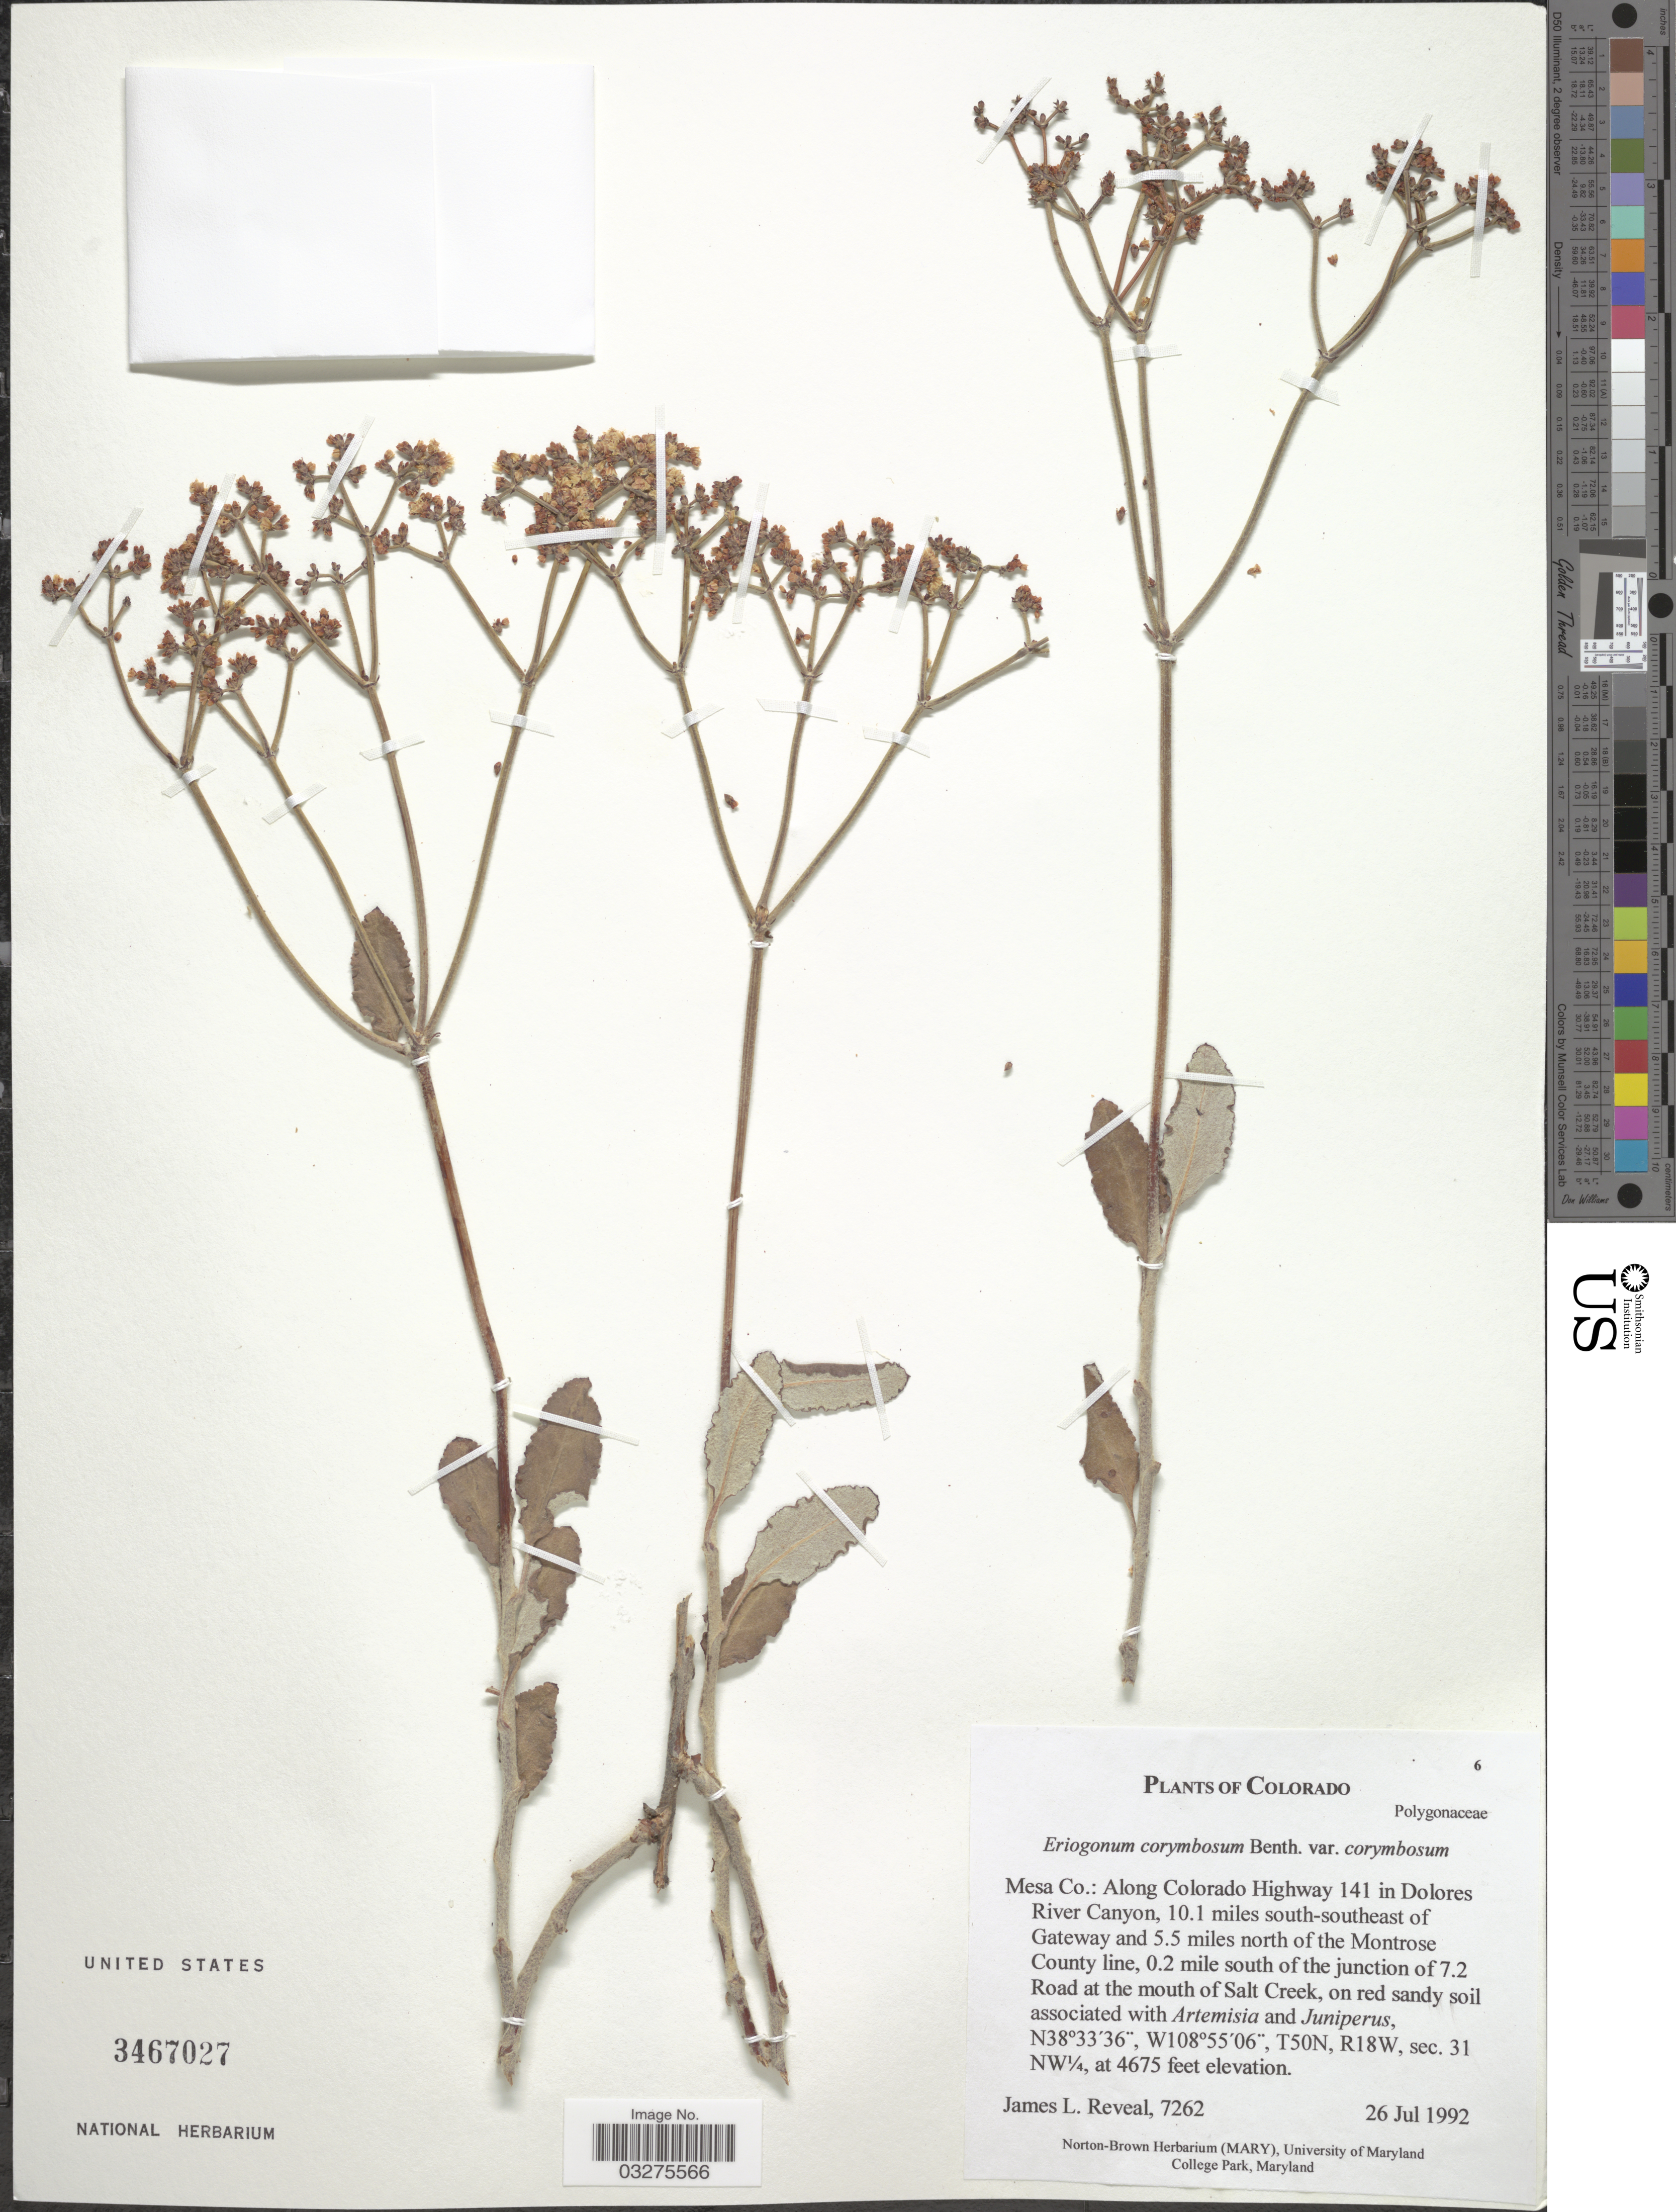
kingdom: Plantae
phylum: Tracheophyta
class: Magnoliopsida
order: Caryophyllales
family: Polygonaceae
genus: Eriogonum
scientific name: Eriogonum corymbosum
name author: Benth.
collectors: J. L. Reveal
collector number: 7262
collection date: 1992-07-26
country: United States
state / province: Colorado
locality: Mesa Co.: Along Colorado Highway 141 in Dolores River Canyon, 10.1 miles south-southeast of Gateway and 5.5 miles north of the Montrose County line, 0.2 mile south of the junction of 7.2 Road at the mouth of Salt Creek. T50N, R18W, sec. 31 NW¼.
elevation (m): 1425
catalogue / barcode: US 3467027